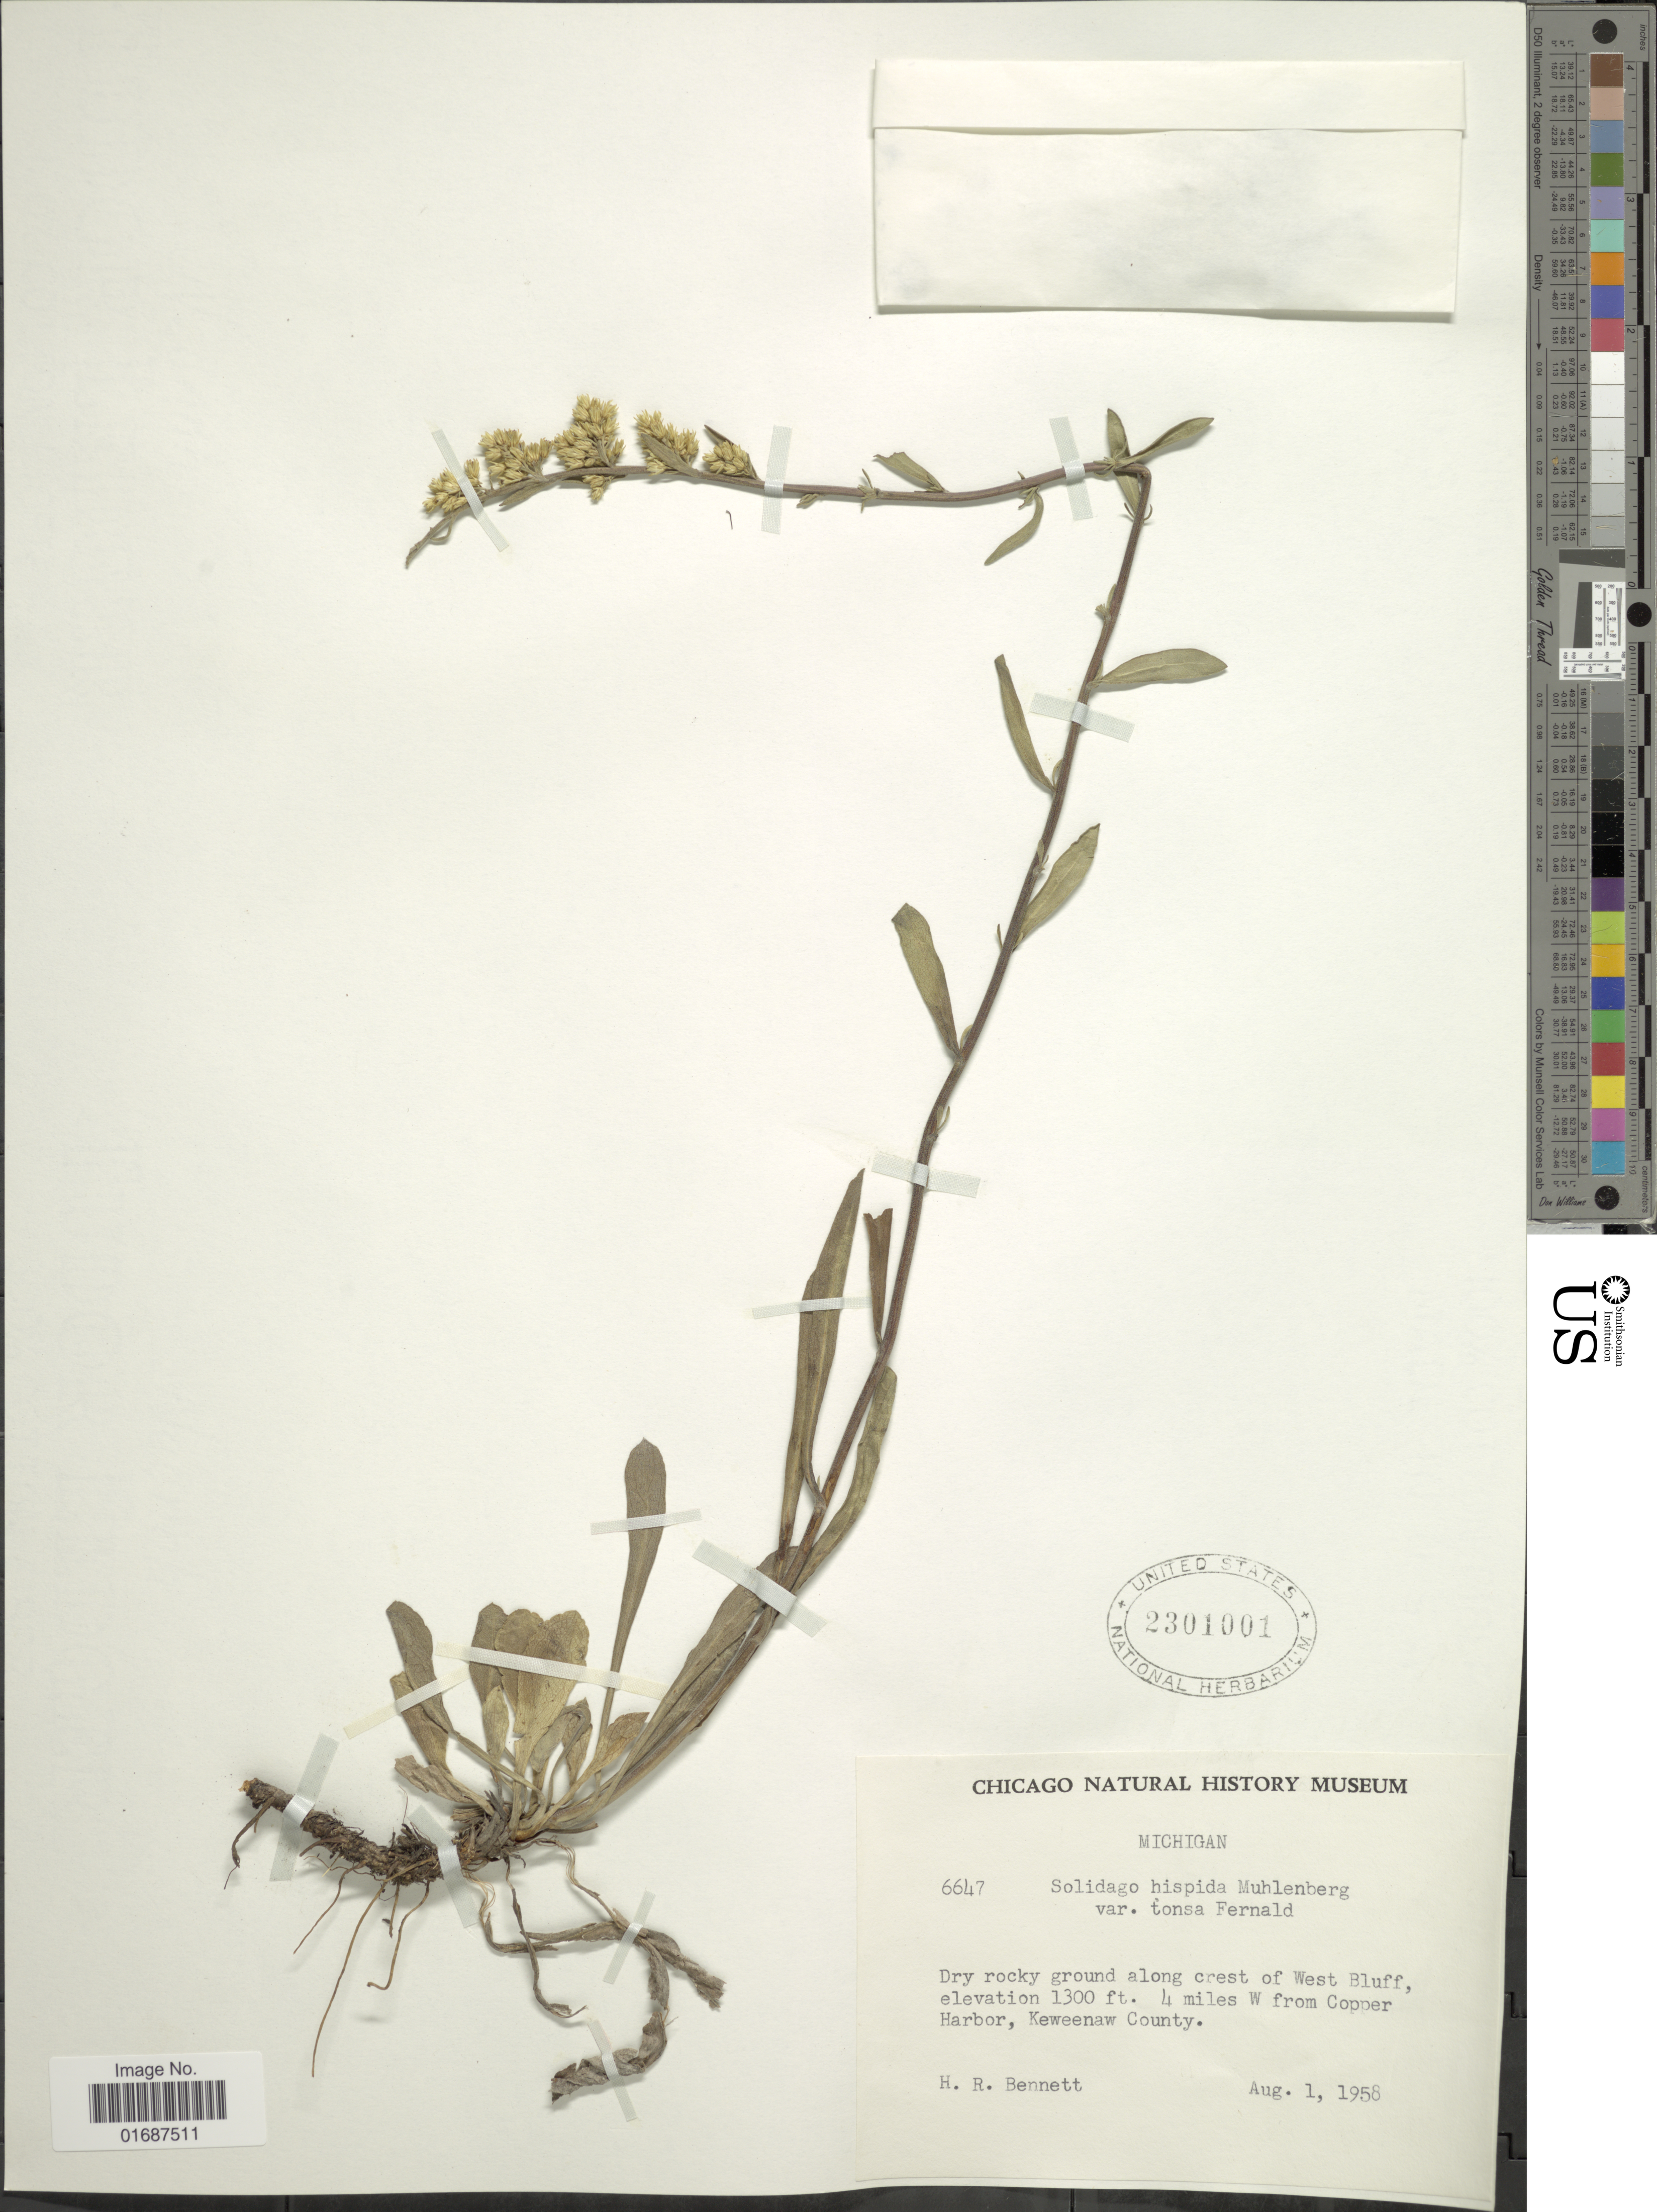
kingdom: Plantae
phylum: Tracheophyta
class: Magnoliopsida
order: Asterales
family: Asteraceae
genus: Solidago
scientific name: Solidago hispida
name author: Muhl. ex Willd.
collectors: H. R. Bennett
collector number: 6647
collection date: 1958-08-01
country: United States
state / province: Michigan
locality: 4 miles W from Copper Harbor, Keweenaw County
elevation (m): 396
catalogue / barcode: US 2301001